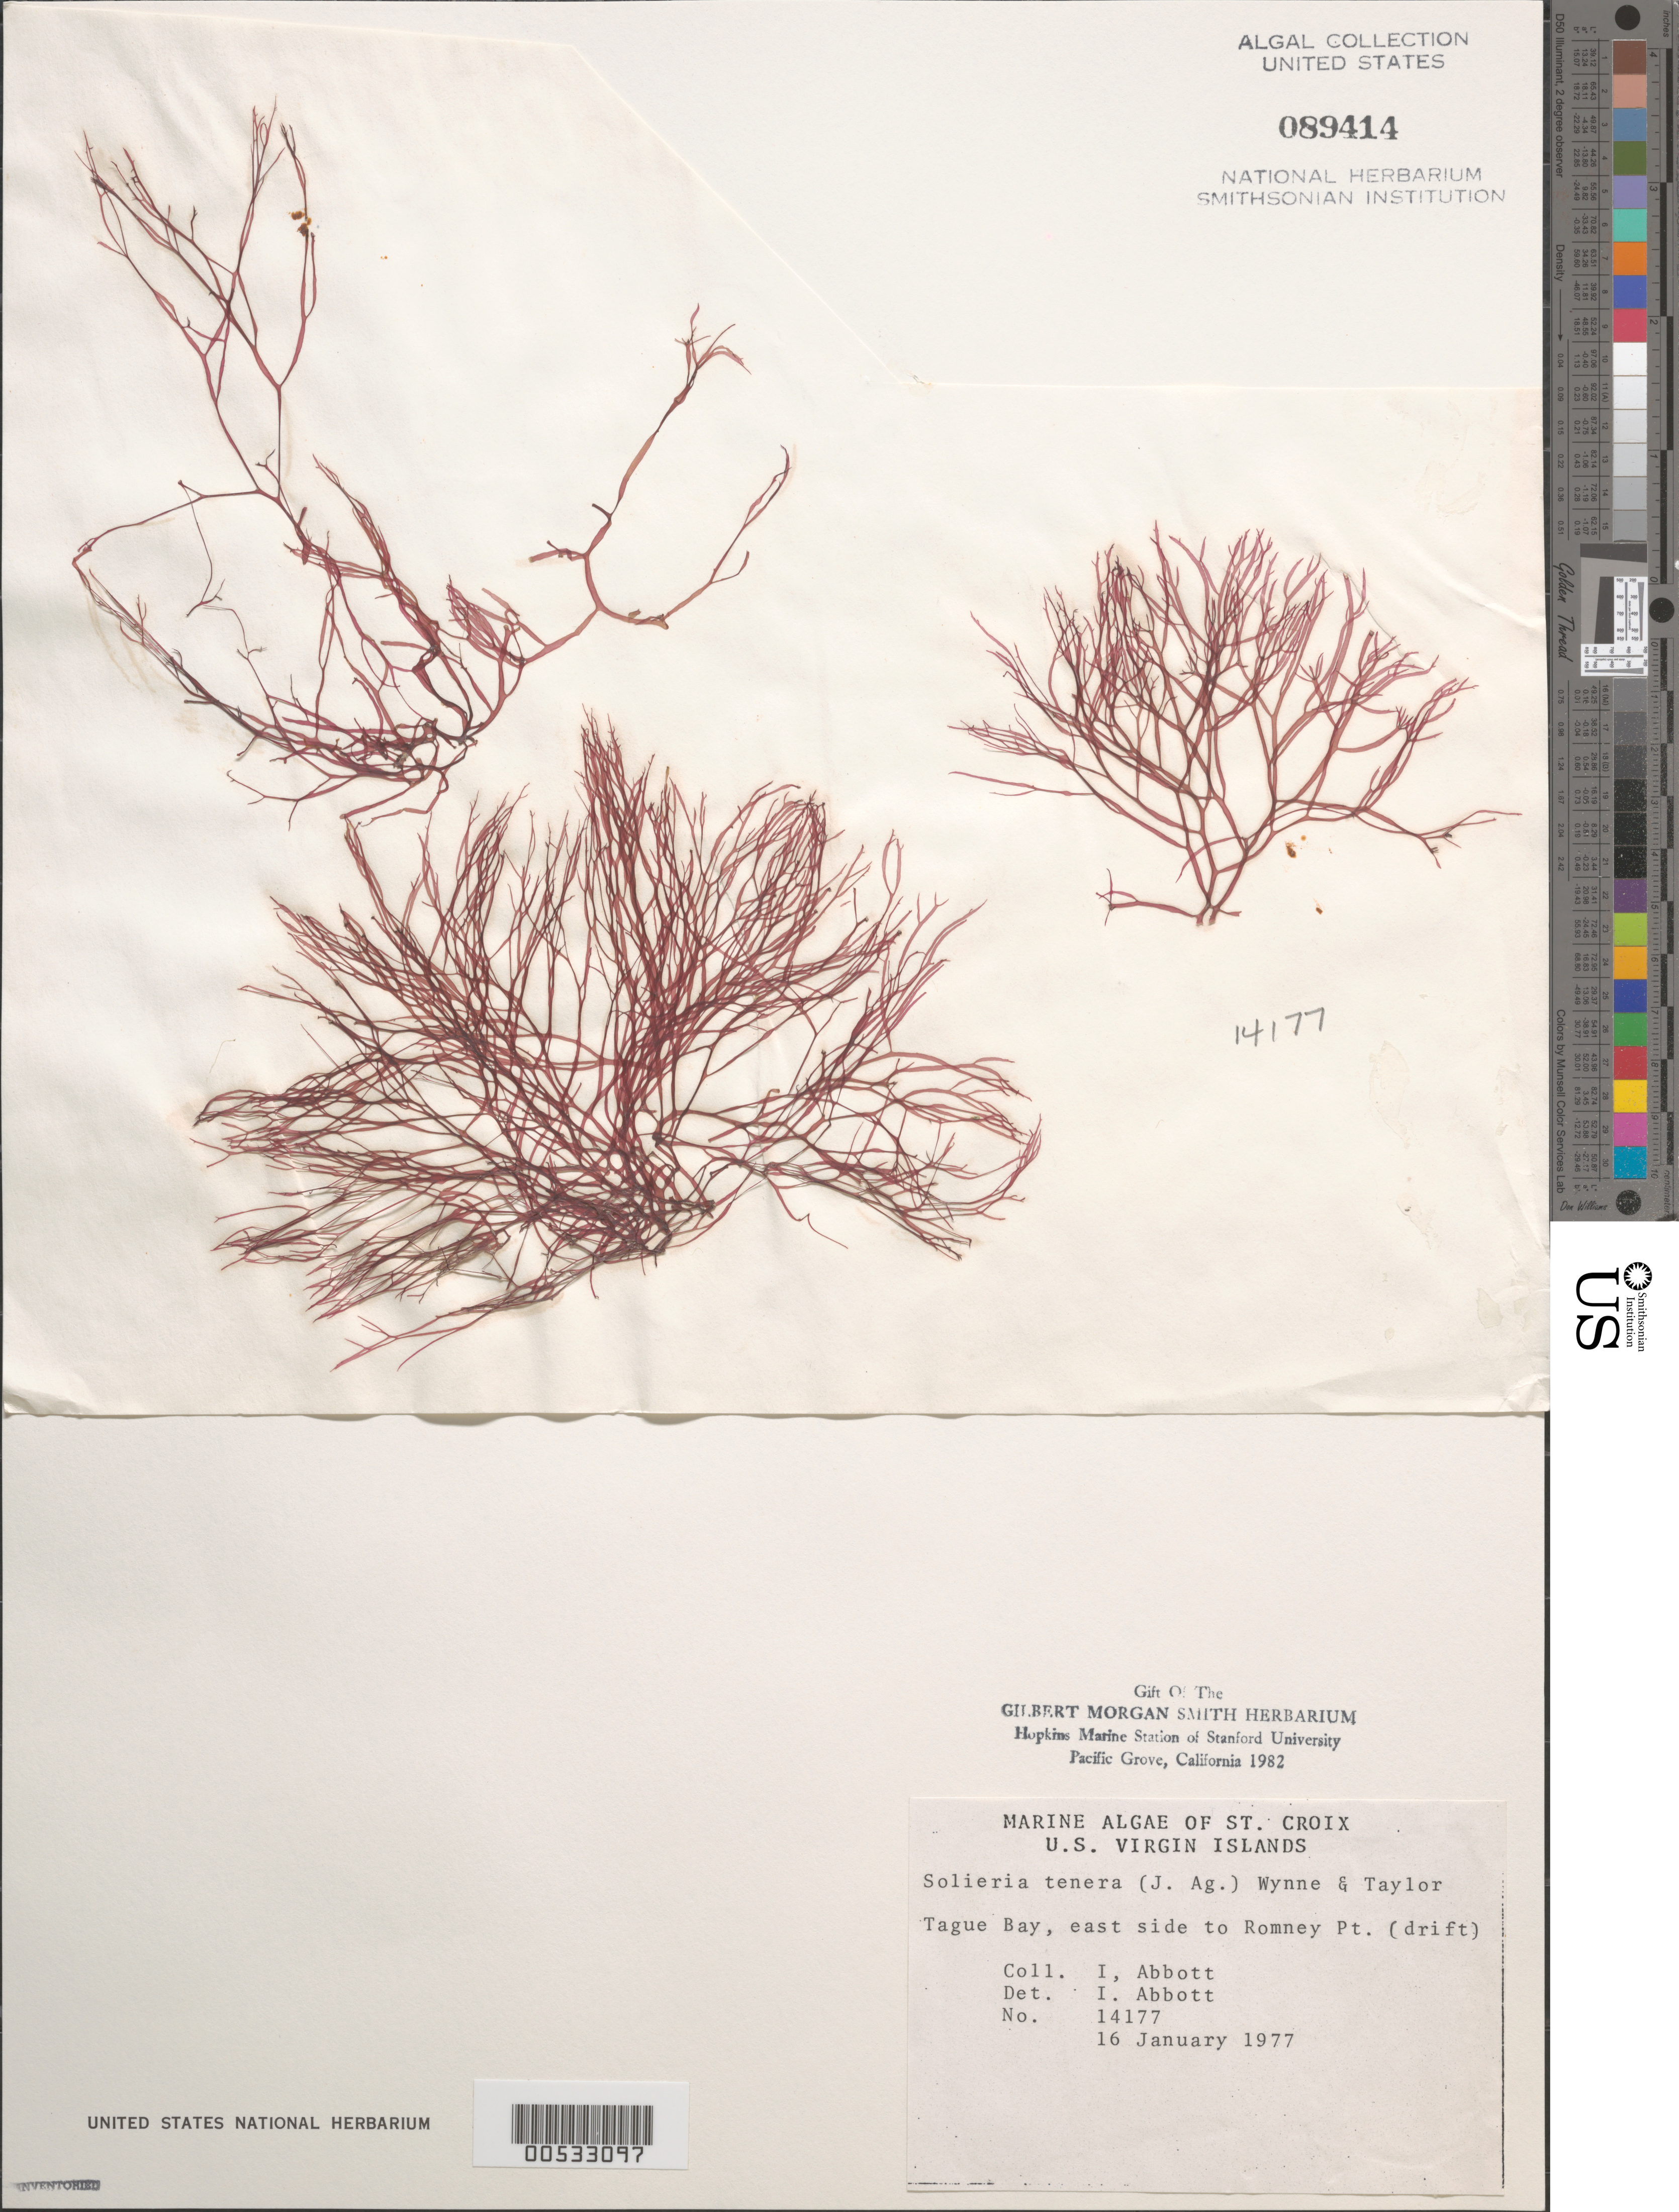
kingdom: Plantae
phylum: Rhodophyta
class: Florideophyceae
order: Gigartinales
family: Solieriaceae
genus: Solieria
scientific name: Solieria filiformis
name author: (Kütz.) P.W. Gabrielson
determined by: Algae name updating Project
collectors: I. A. Abbott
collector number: IAA 14177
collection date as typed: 16 Jan 1977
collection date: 1977-01-16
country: U.S. Virgin Islands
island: St. Croix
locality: Tague Bay, Romney Point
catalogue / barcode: US 89414